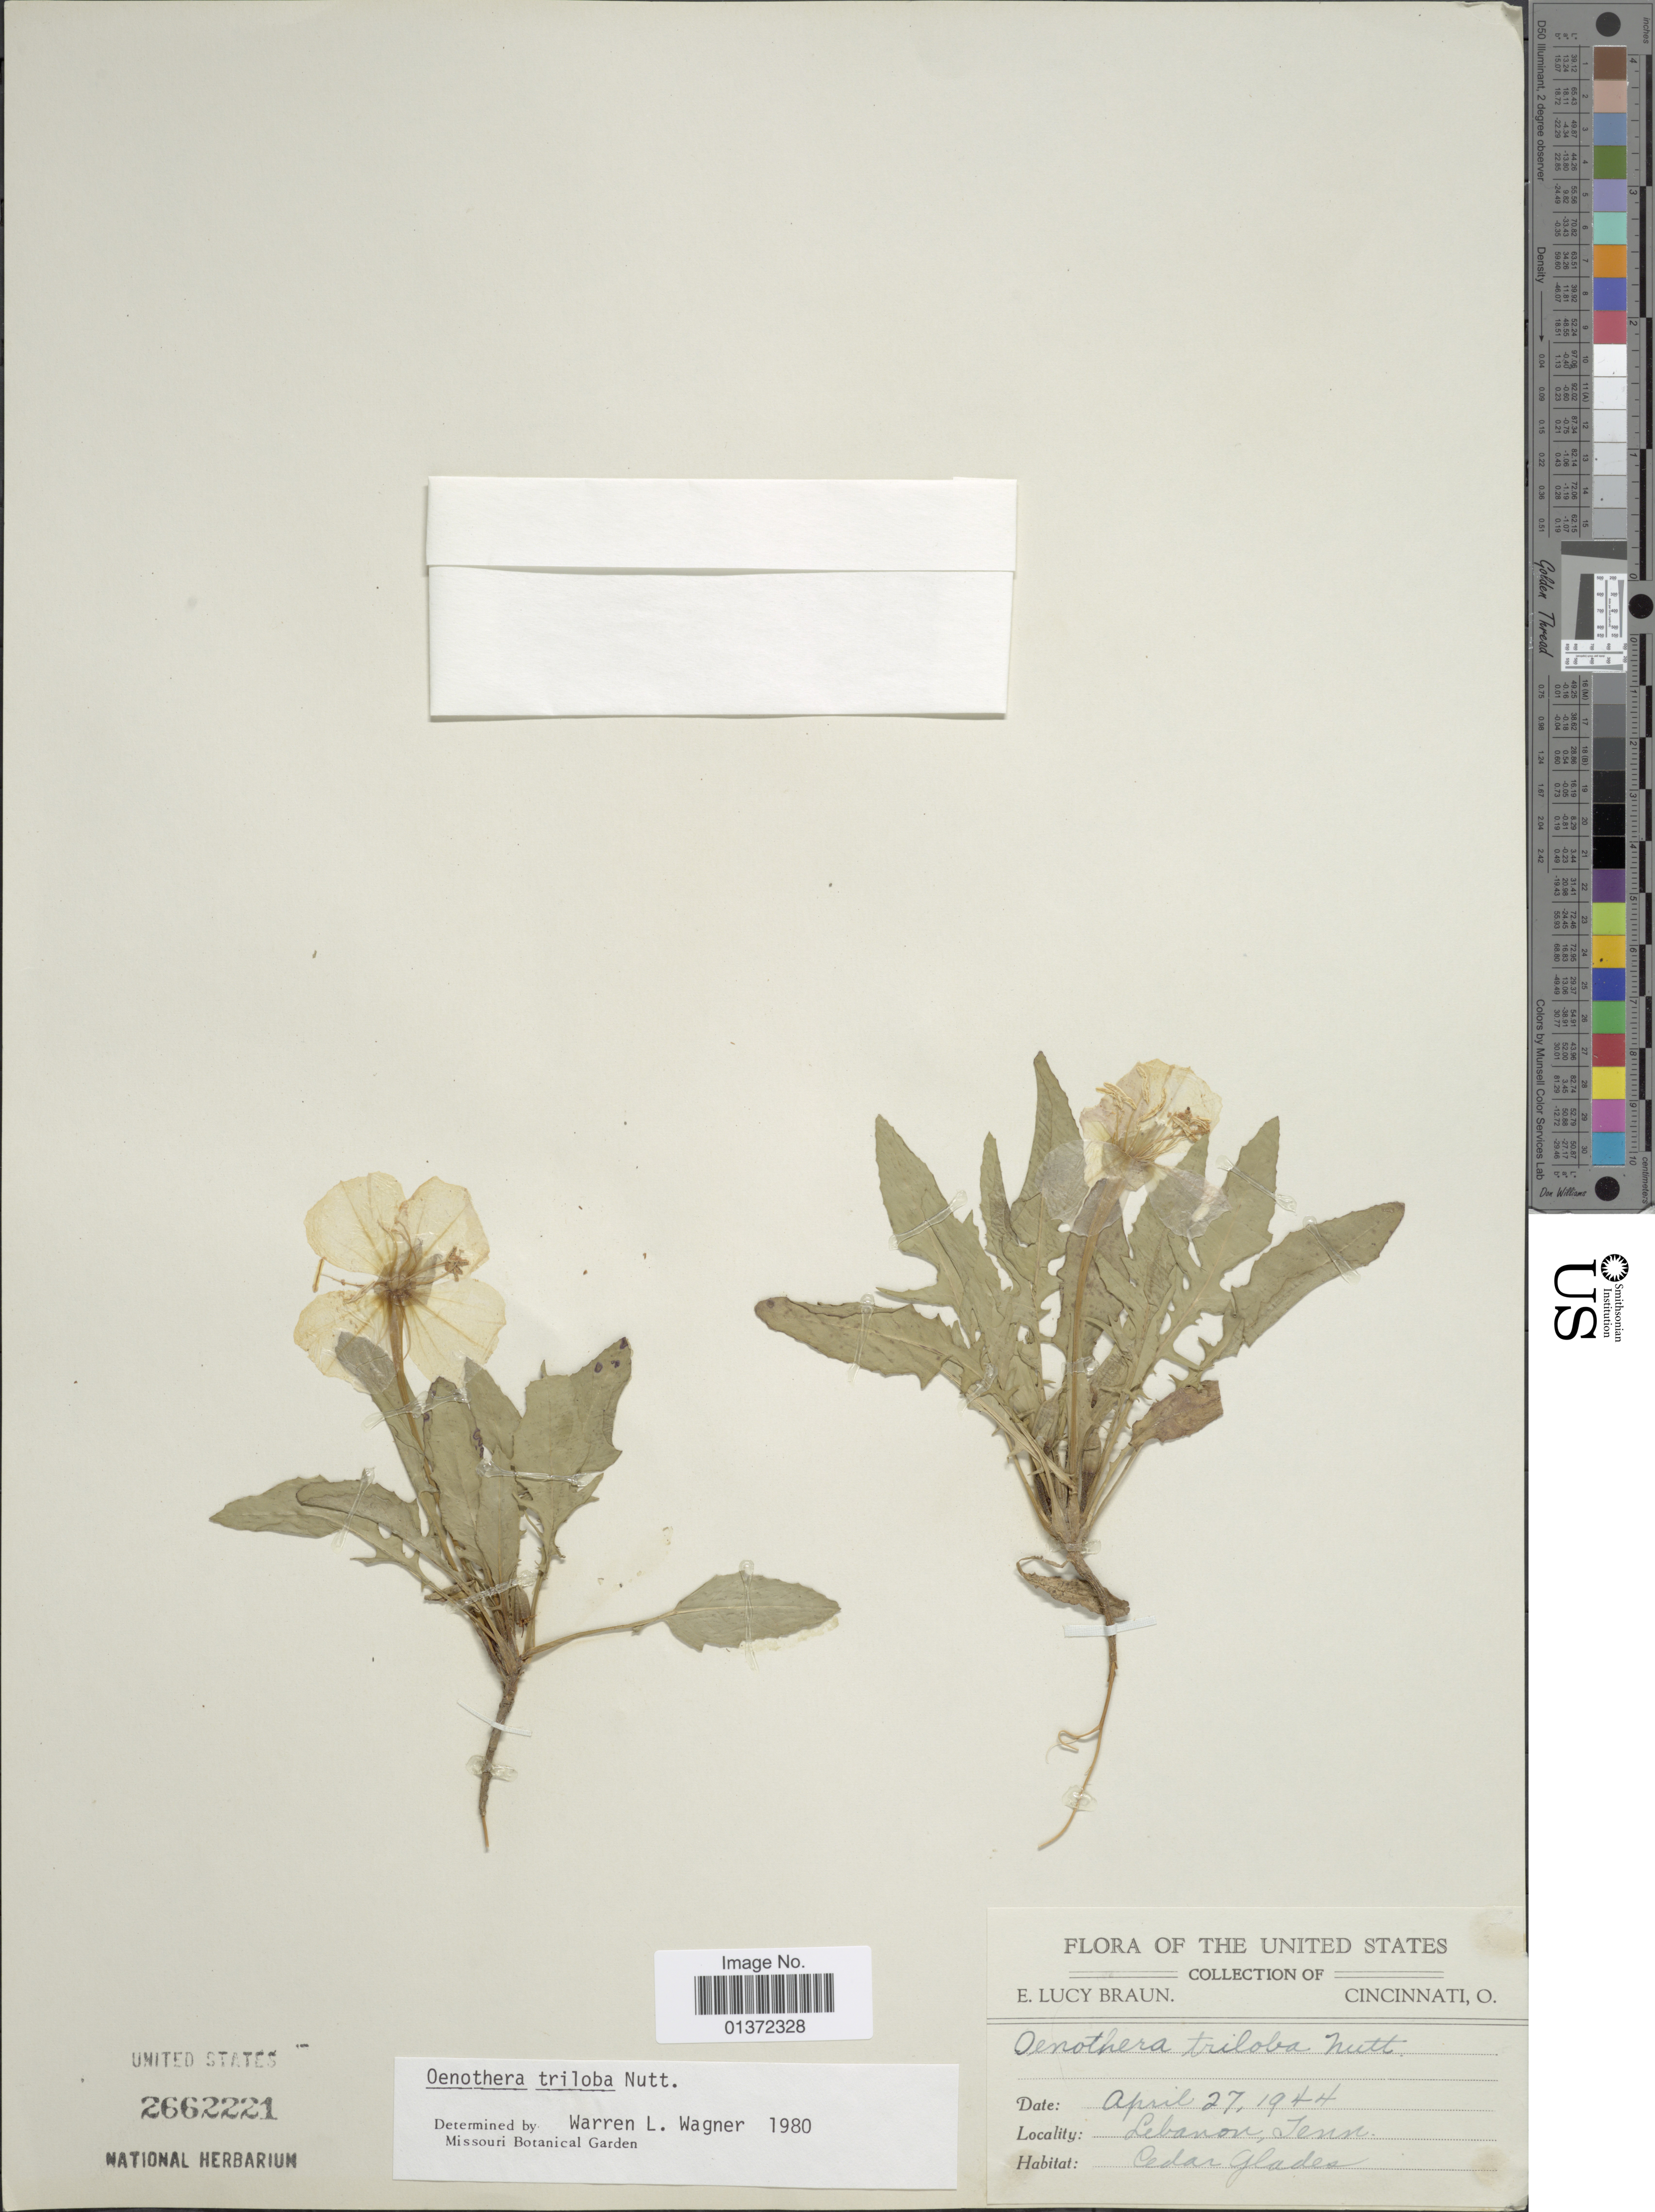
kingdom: Plantae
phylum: Tracheophyta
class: Magnoliopsida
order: Myrtales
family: Onagraceae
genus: Oenothera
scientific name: Oenothera triloba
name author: Nutt.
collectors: E. L. Braun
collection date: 1944-04-27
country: United States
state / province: Tennessee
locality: Cincinnati, O. Lebanon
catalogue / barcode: US 2662221